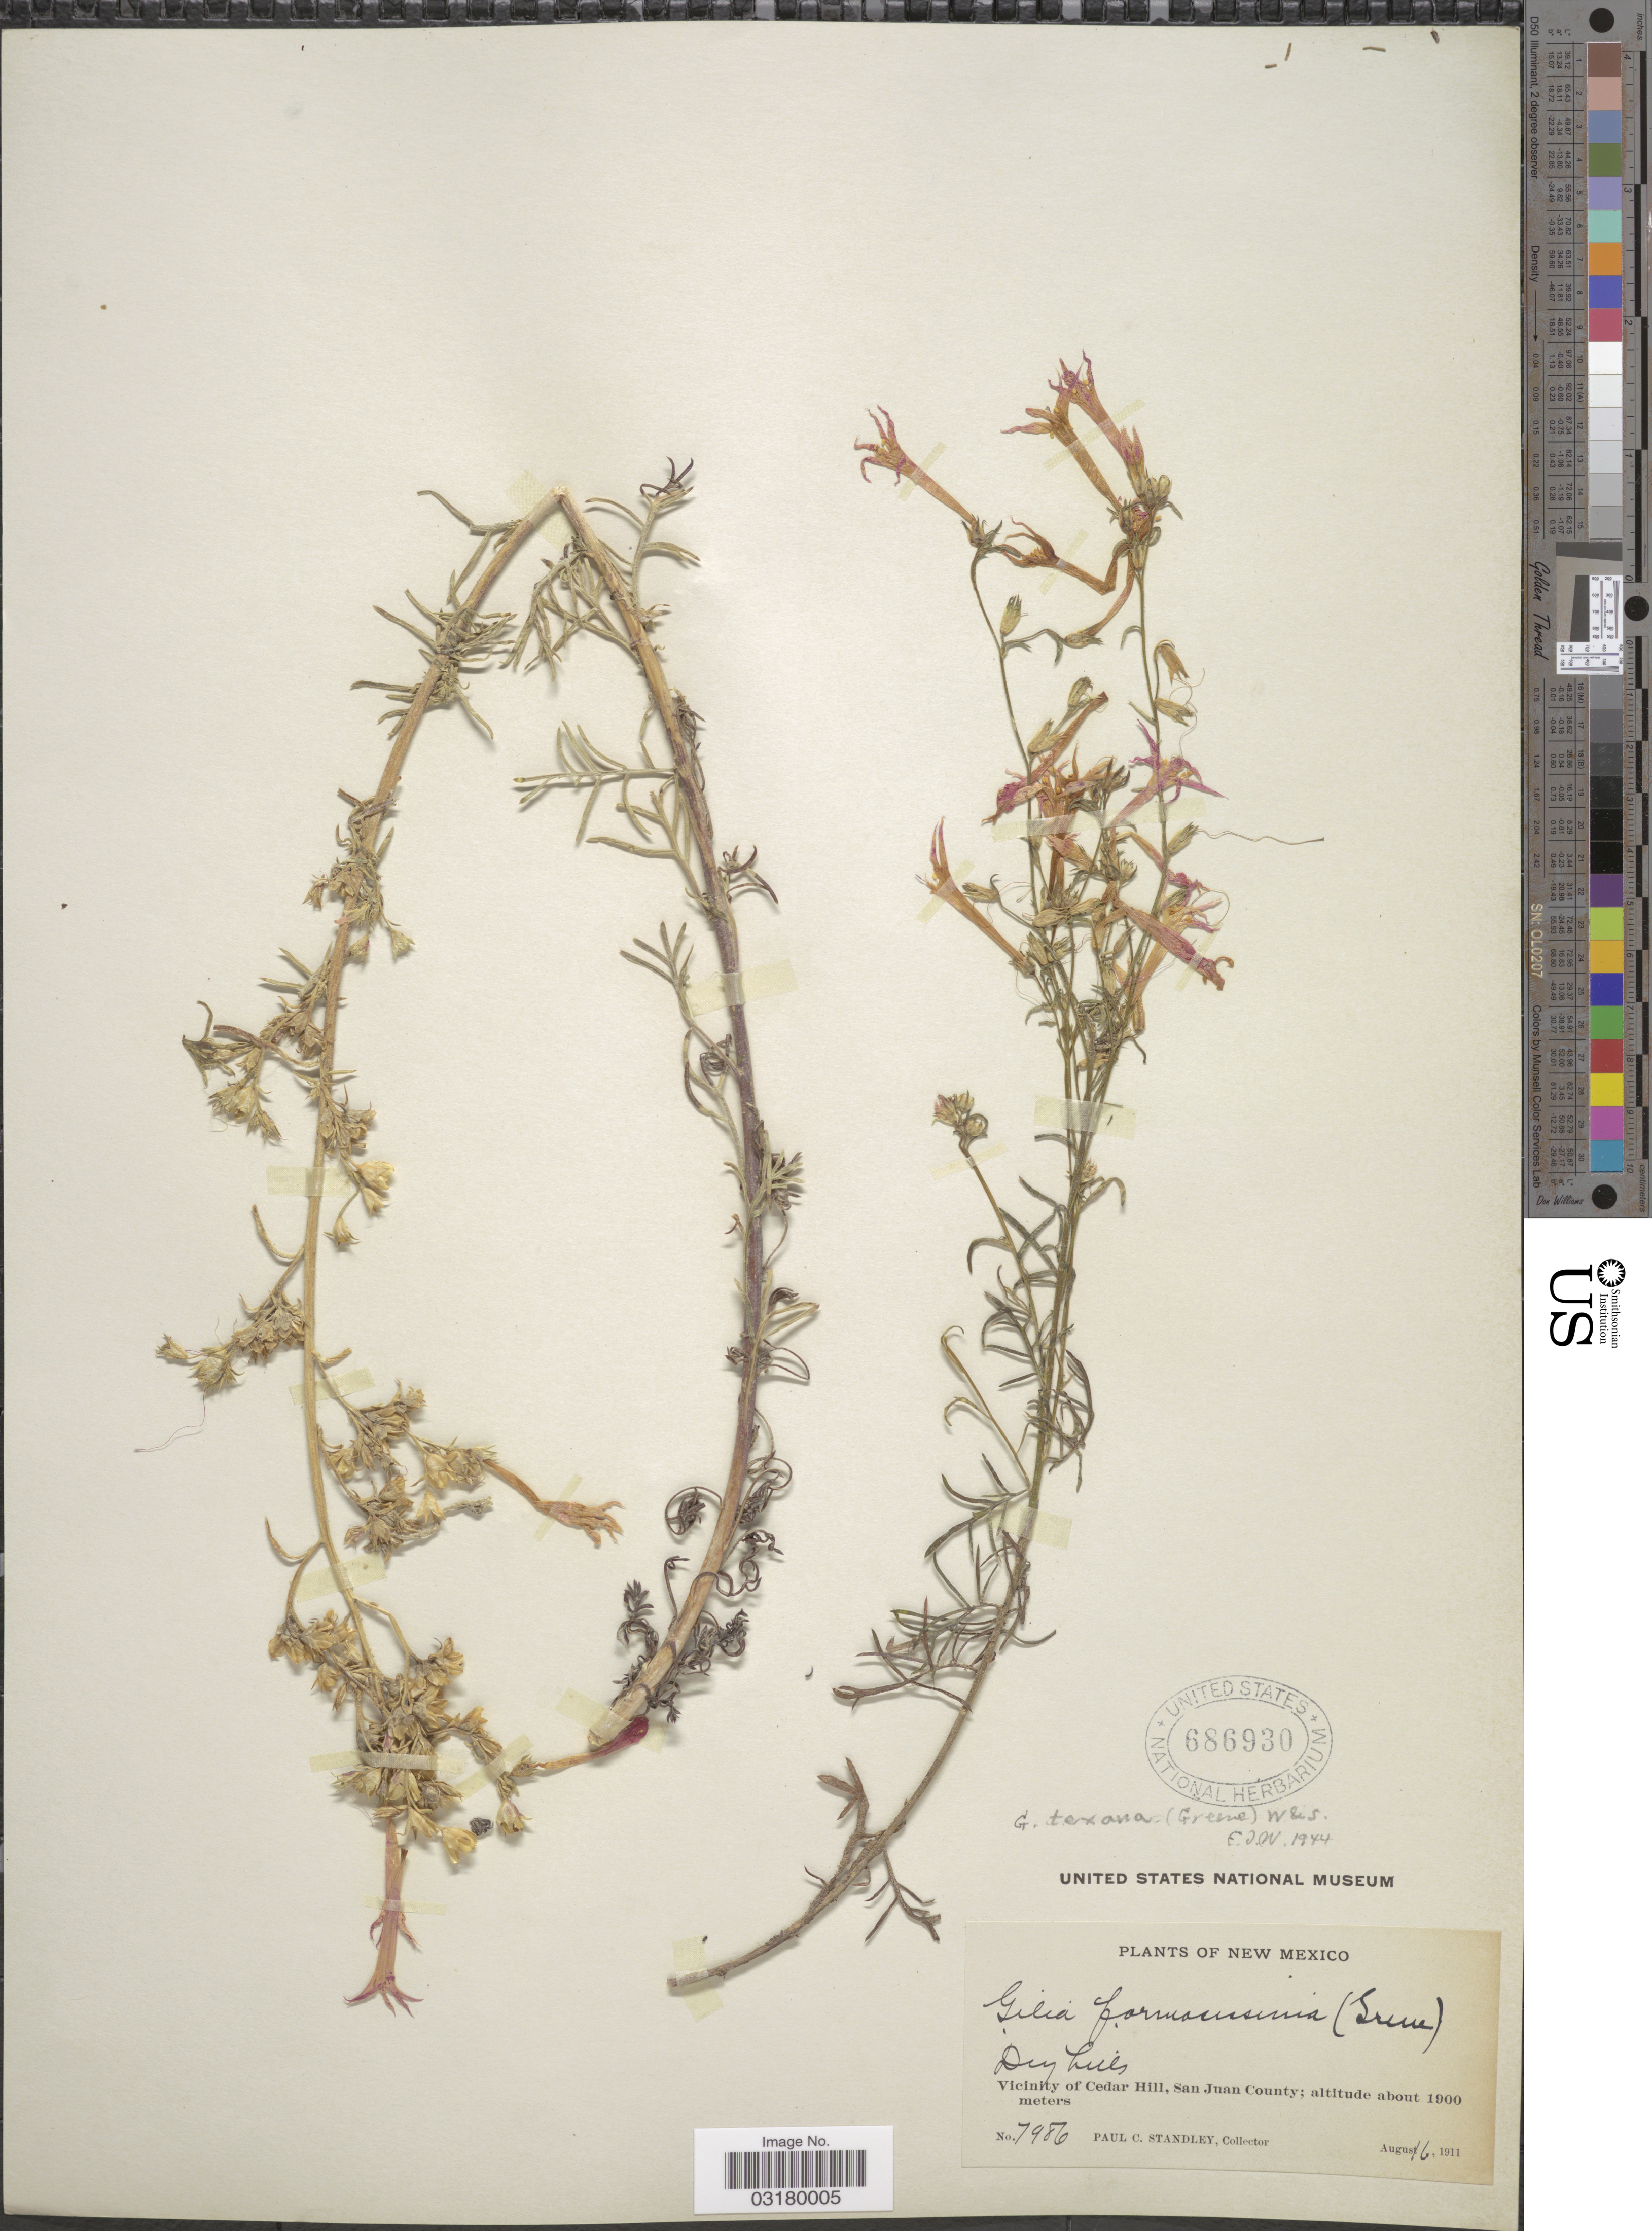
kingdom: Plantae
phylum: Tracheophyta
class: Magnoliopsida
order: Ericales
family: Polemoniaceae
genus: Ipomopsis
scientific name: Ipomopsis aggregata subsp. formosissima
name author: (Greene) Wherry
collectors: P. C. Standley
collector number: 7986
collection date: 1911-08-16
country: United States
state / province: New Mexico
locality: Vicinity of Cedar Hill, San Juan County.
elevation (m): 1900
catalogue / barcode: US 686930